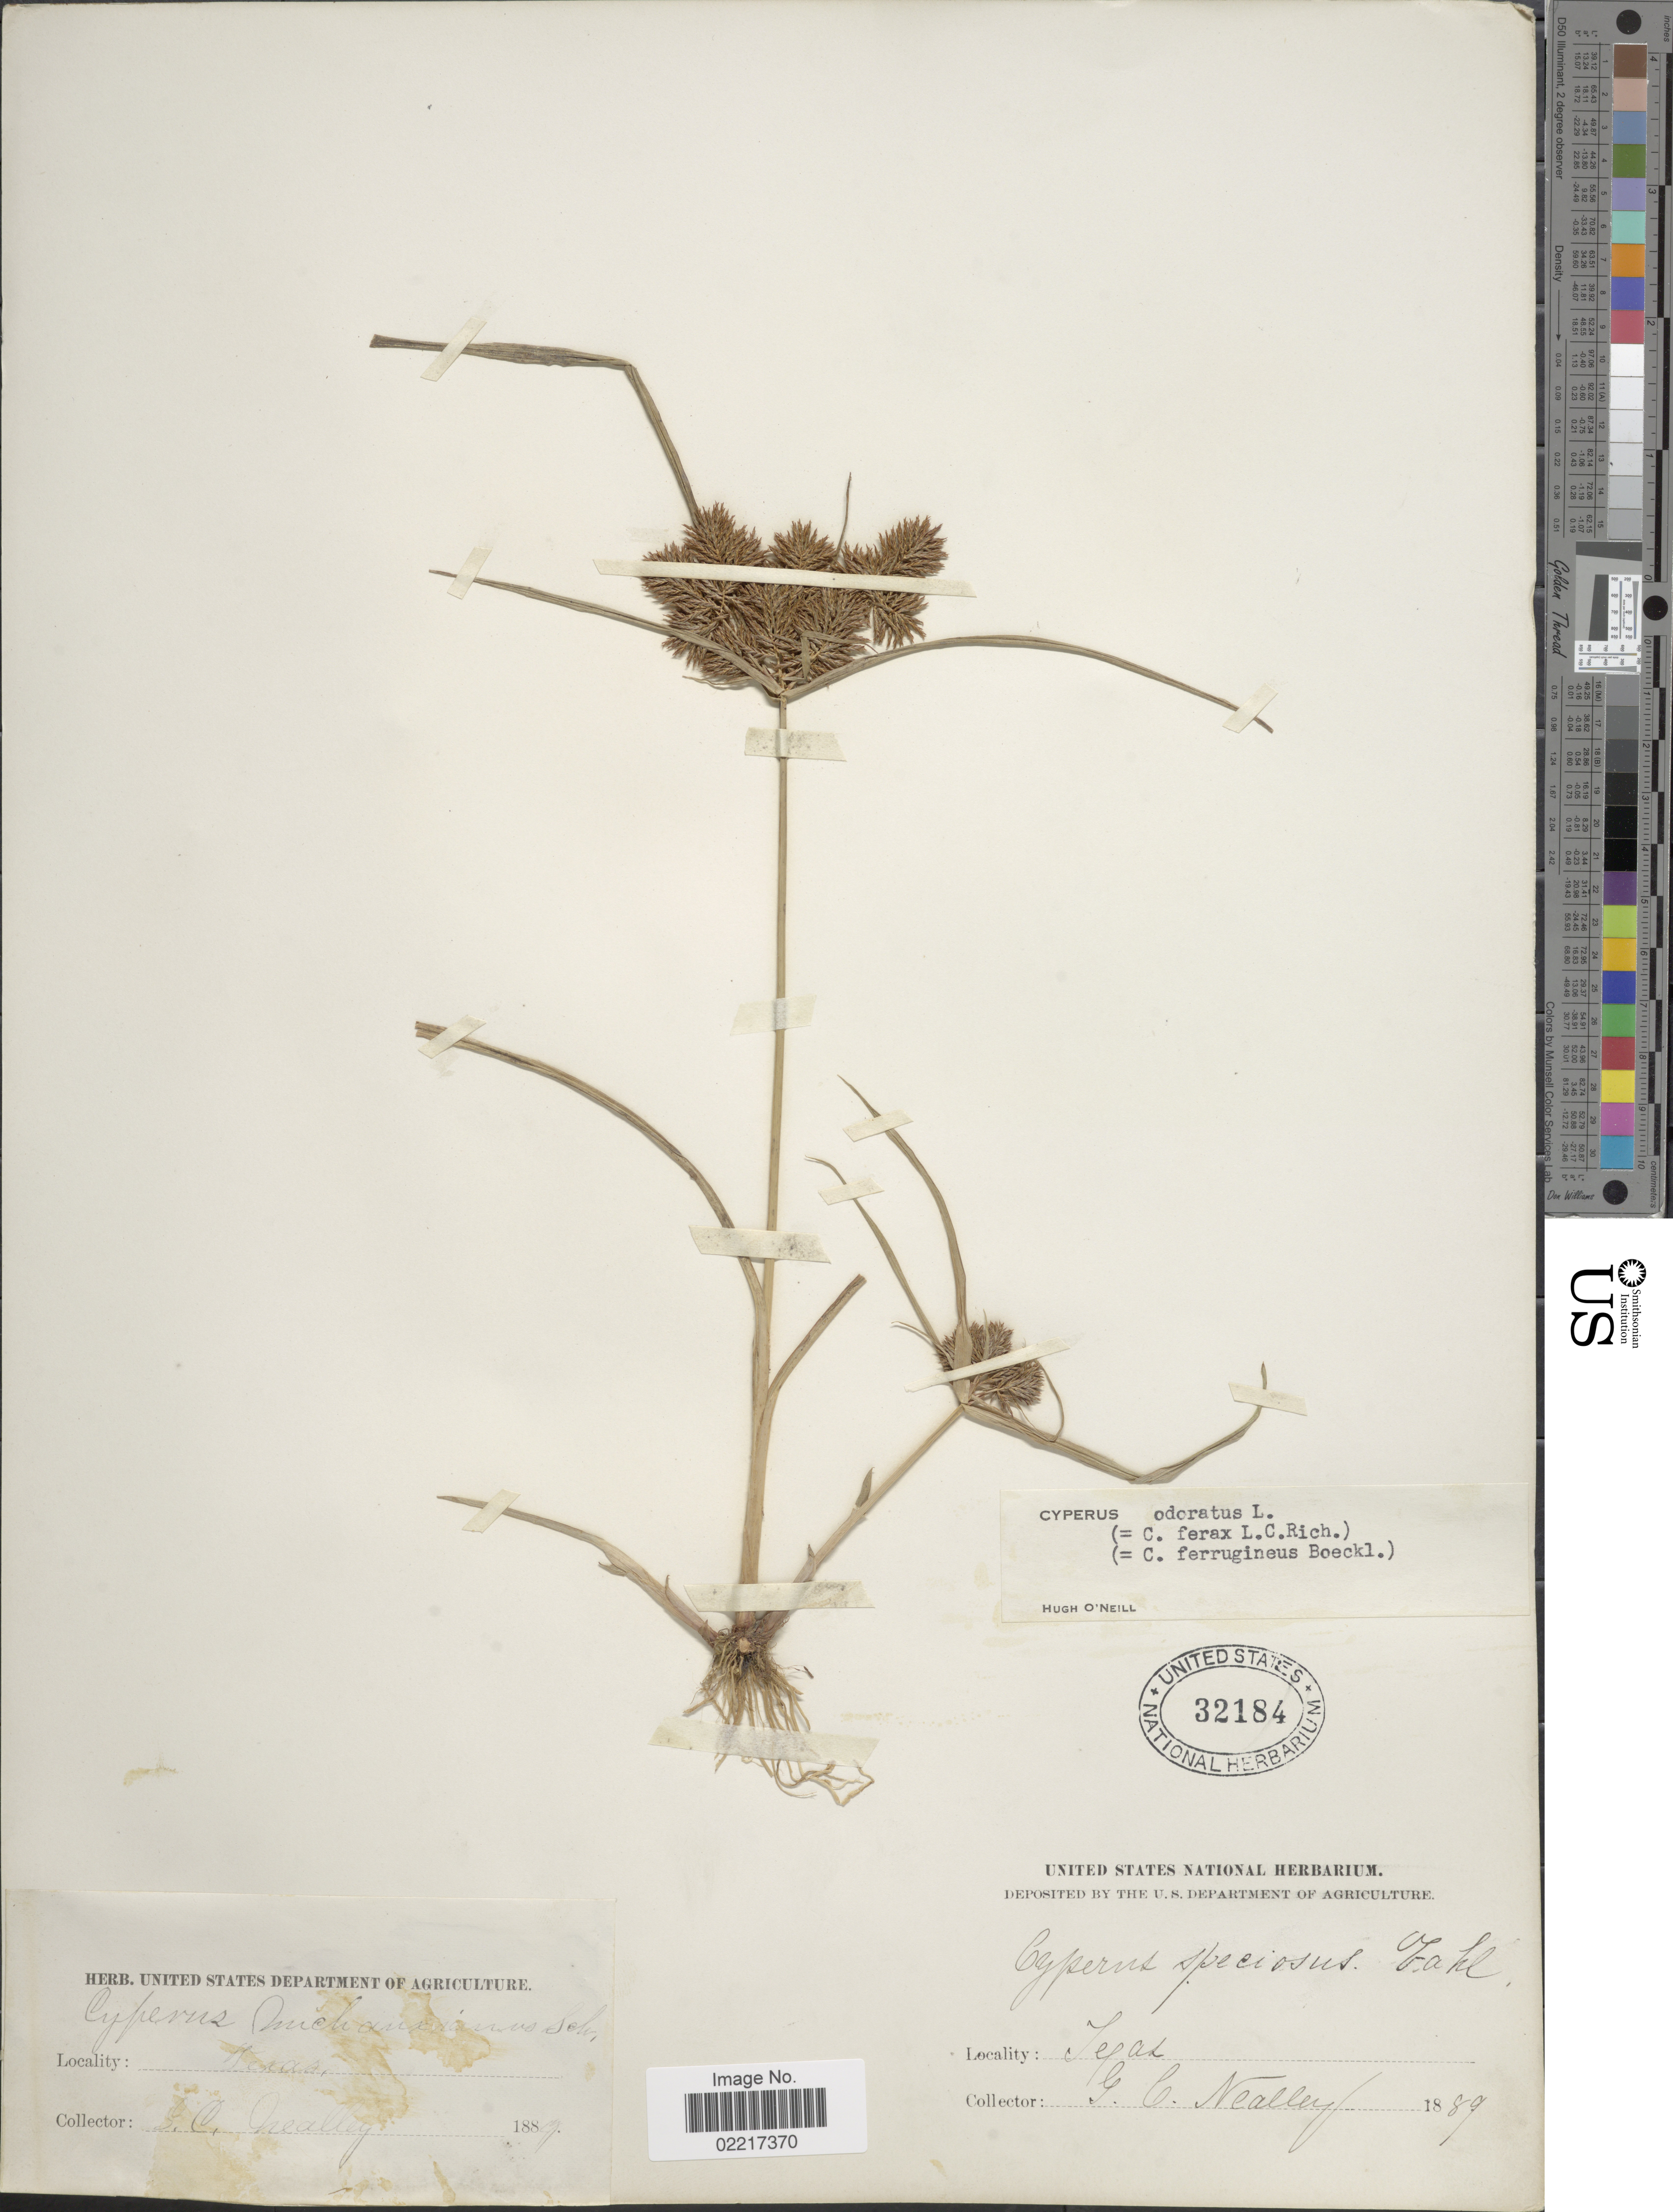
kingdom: Plantae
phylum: Tracheophyta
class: Liliopsida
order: Poales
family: Cyperaceae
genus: Cyperus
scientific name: Cyperus odoratus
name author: L.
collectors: G. C. Nealley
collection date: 1889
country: United States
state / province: Texas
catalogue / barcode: US 32184